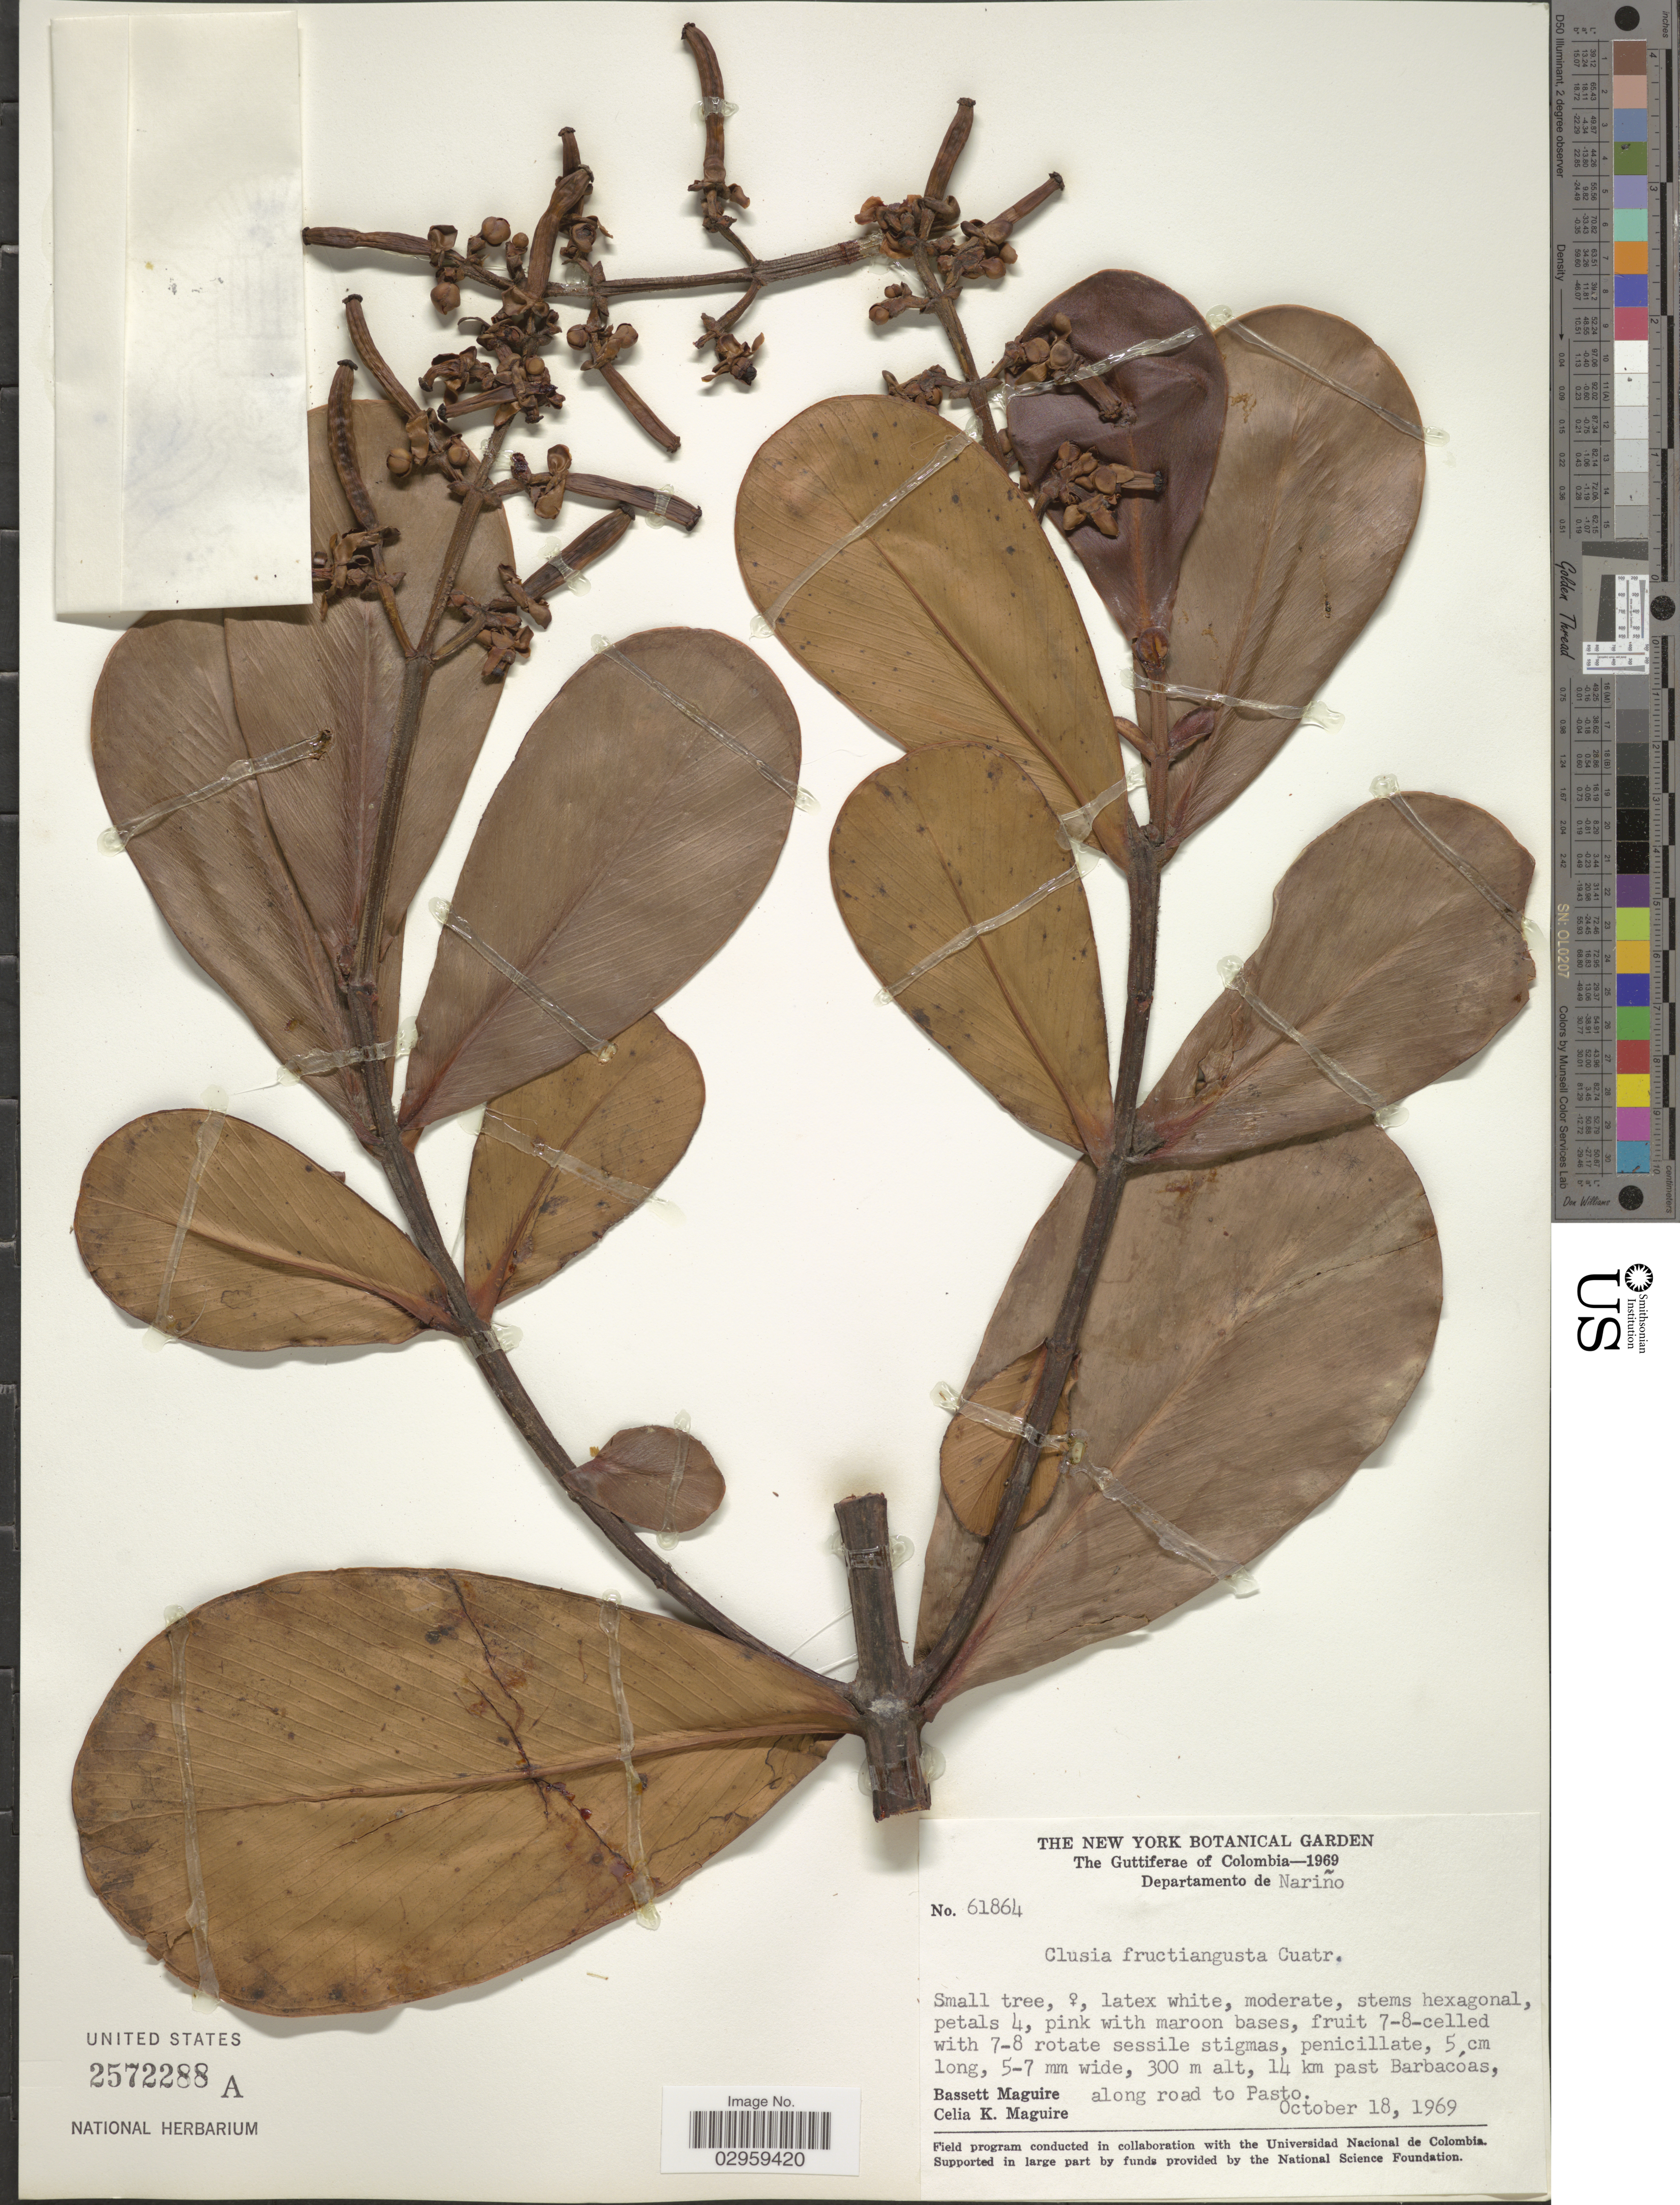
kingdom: Plantae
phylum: Tracheophyta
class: Magnoliopsida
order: Malpighiales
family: Clusiaceae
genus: Clusia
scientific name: Clusia fructiangusta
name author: Cuatrec.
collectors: B. Maguire & C. K. Maguire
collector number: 61864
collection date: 1969-10-18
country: Colombia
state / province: Nariño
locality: Departamento de Nariño. 14 km past Barbacoas, along road to Pasto.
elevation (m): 300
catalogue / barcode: US 2572288A